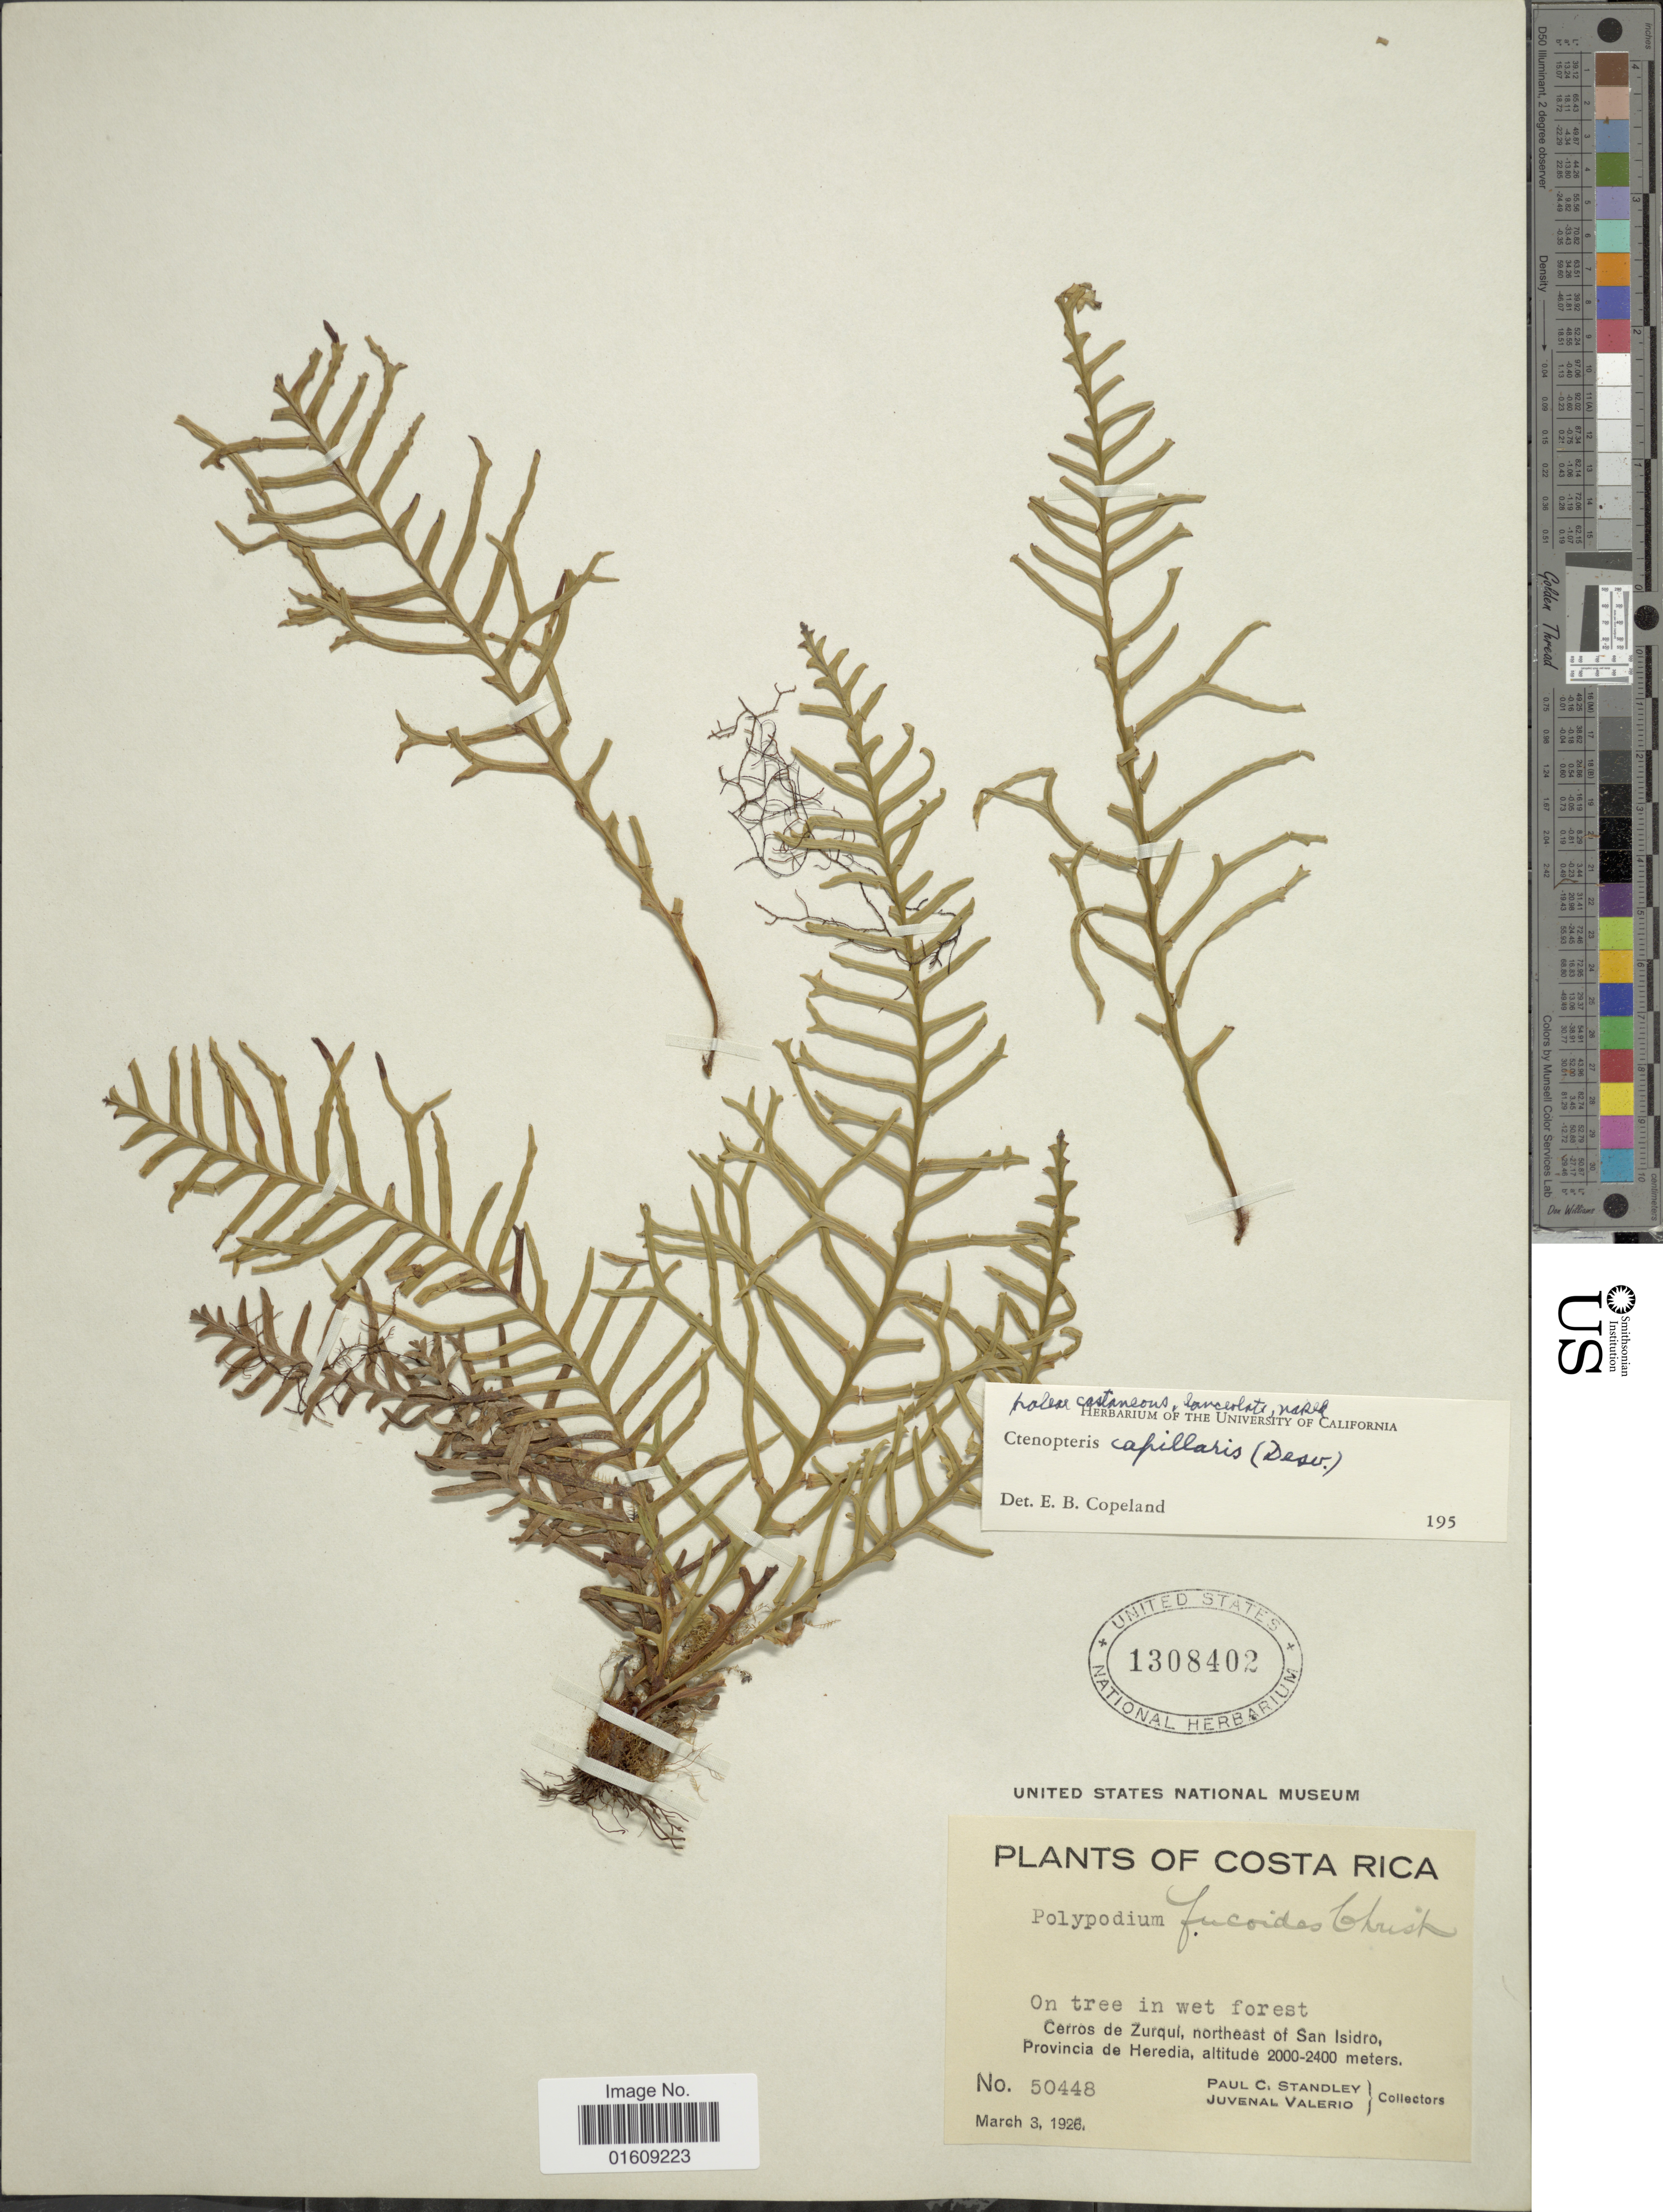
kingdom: Plantae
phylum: Tracheophyta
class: Polypodiopsida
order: Polypodiales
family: Polypodiaceae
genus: Ceradenia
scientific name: Ceradenia fucoides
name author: (Christ) L.E. Bishop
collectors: P. C. Standley & J. Valerio R.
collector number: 50448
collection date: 1926-03-03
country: Costa Rica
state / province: Heredia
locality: Costa Rica, Cerros de Zurquí, northeast of San Isidro, Provincia de Heredia.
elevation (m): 2000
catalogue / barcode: US 1308402